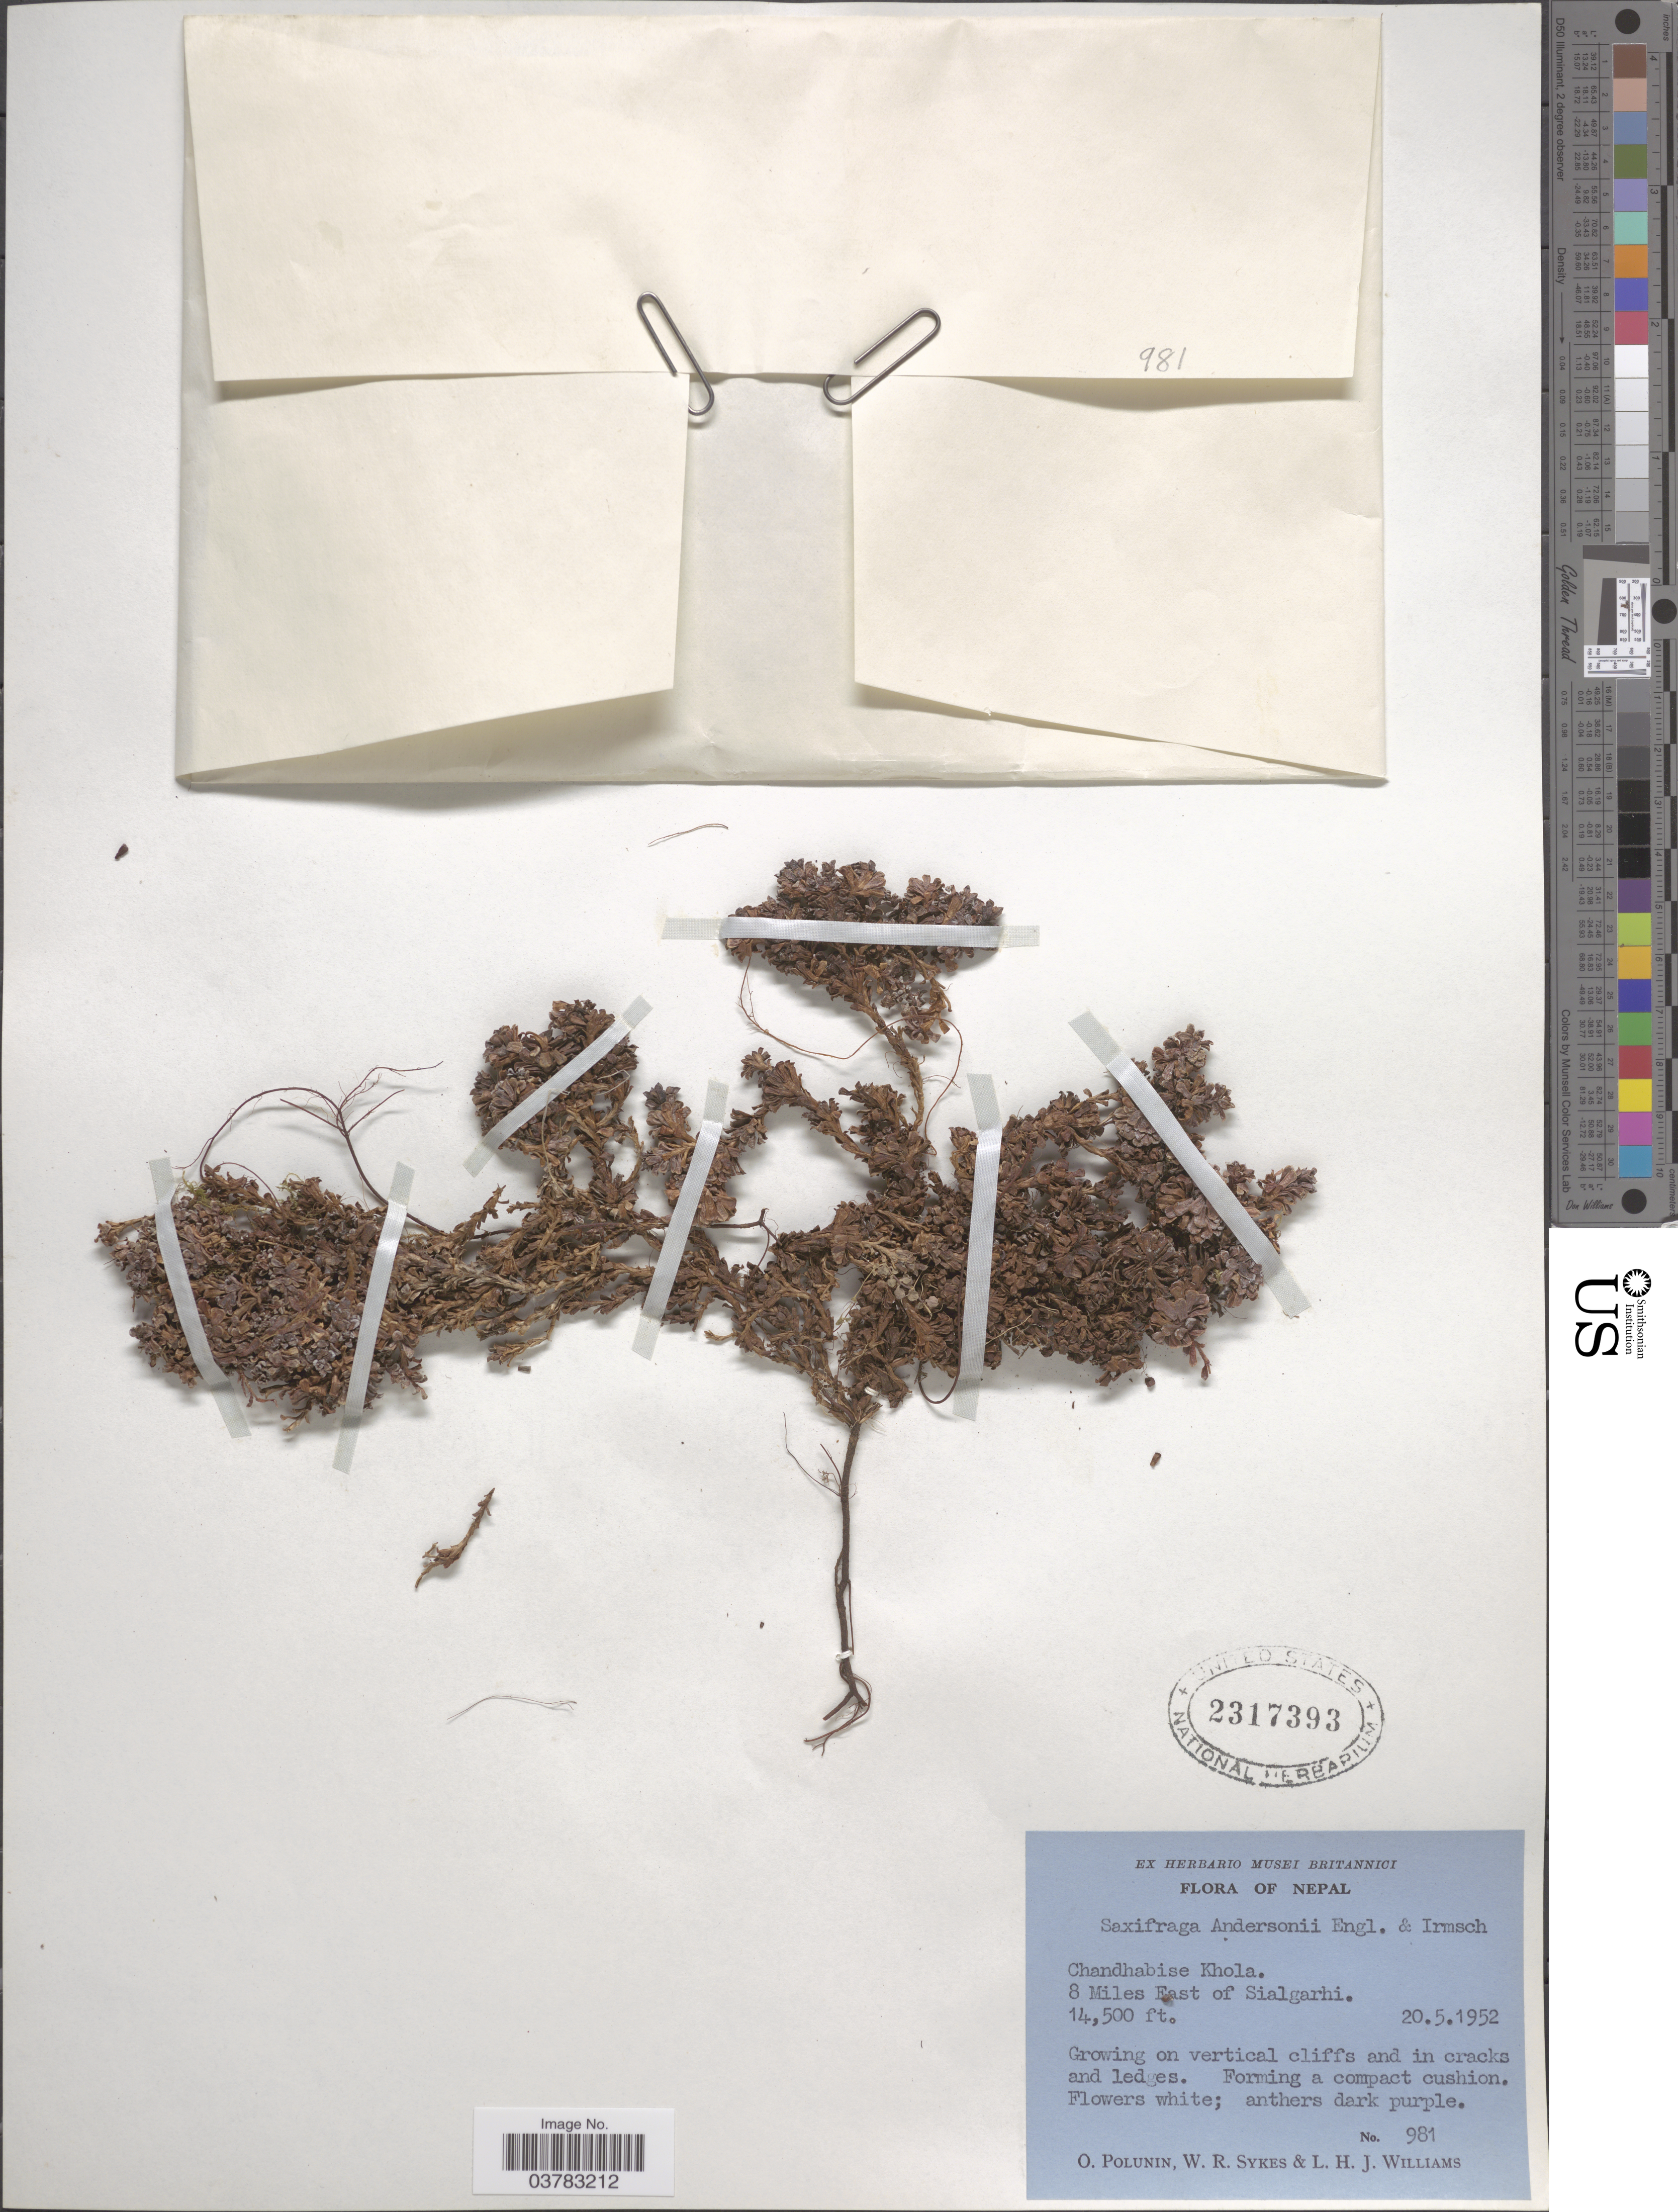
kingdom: Plantae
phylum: Tracheophyta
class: Magnoliopsida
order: Saxifragales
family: Saxifragaceae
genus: Saxifraga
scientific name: Saxifraga andersonii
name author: Engl.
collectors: O. V. Polunin, W. R. Sykes & L. H. J. Williams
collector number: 981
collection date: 1952-05-20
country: Nepal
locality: Chandhabise Khola. 8 Miles East of Sialgarhi.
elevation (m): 4420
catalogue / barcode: US 2317393